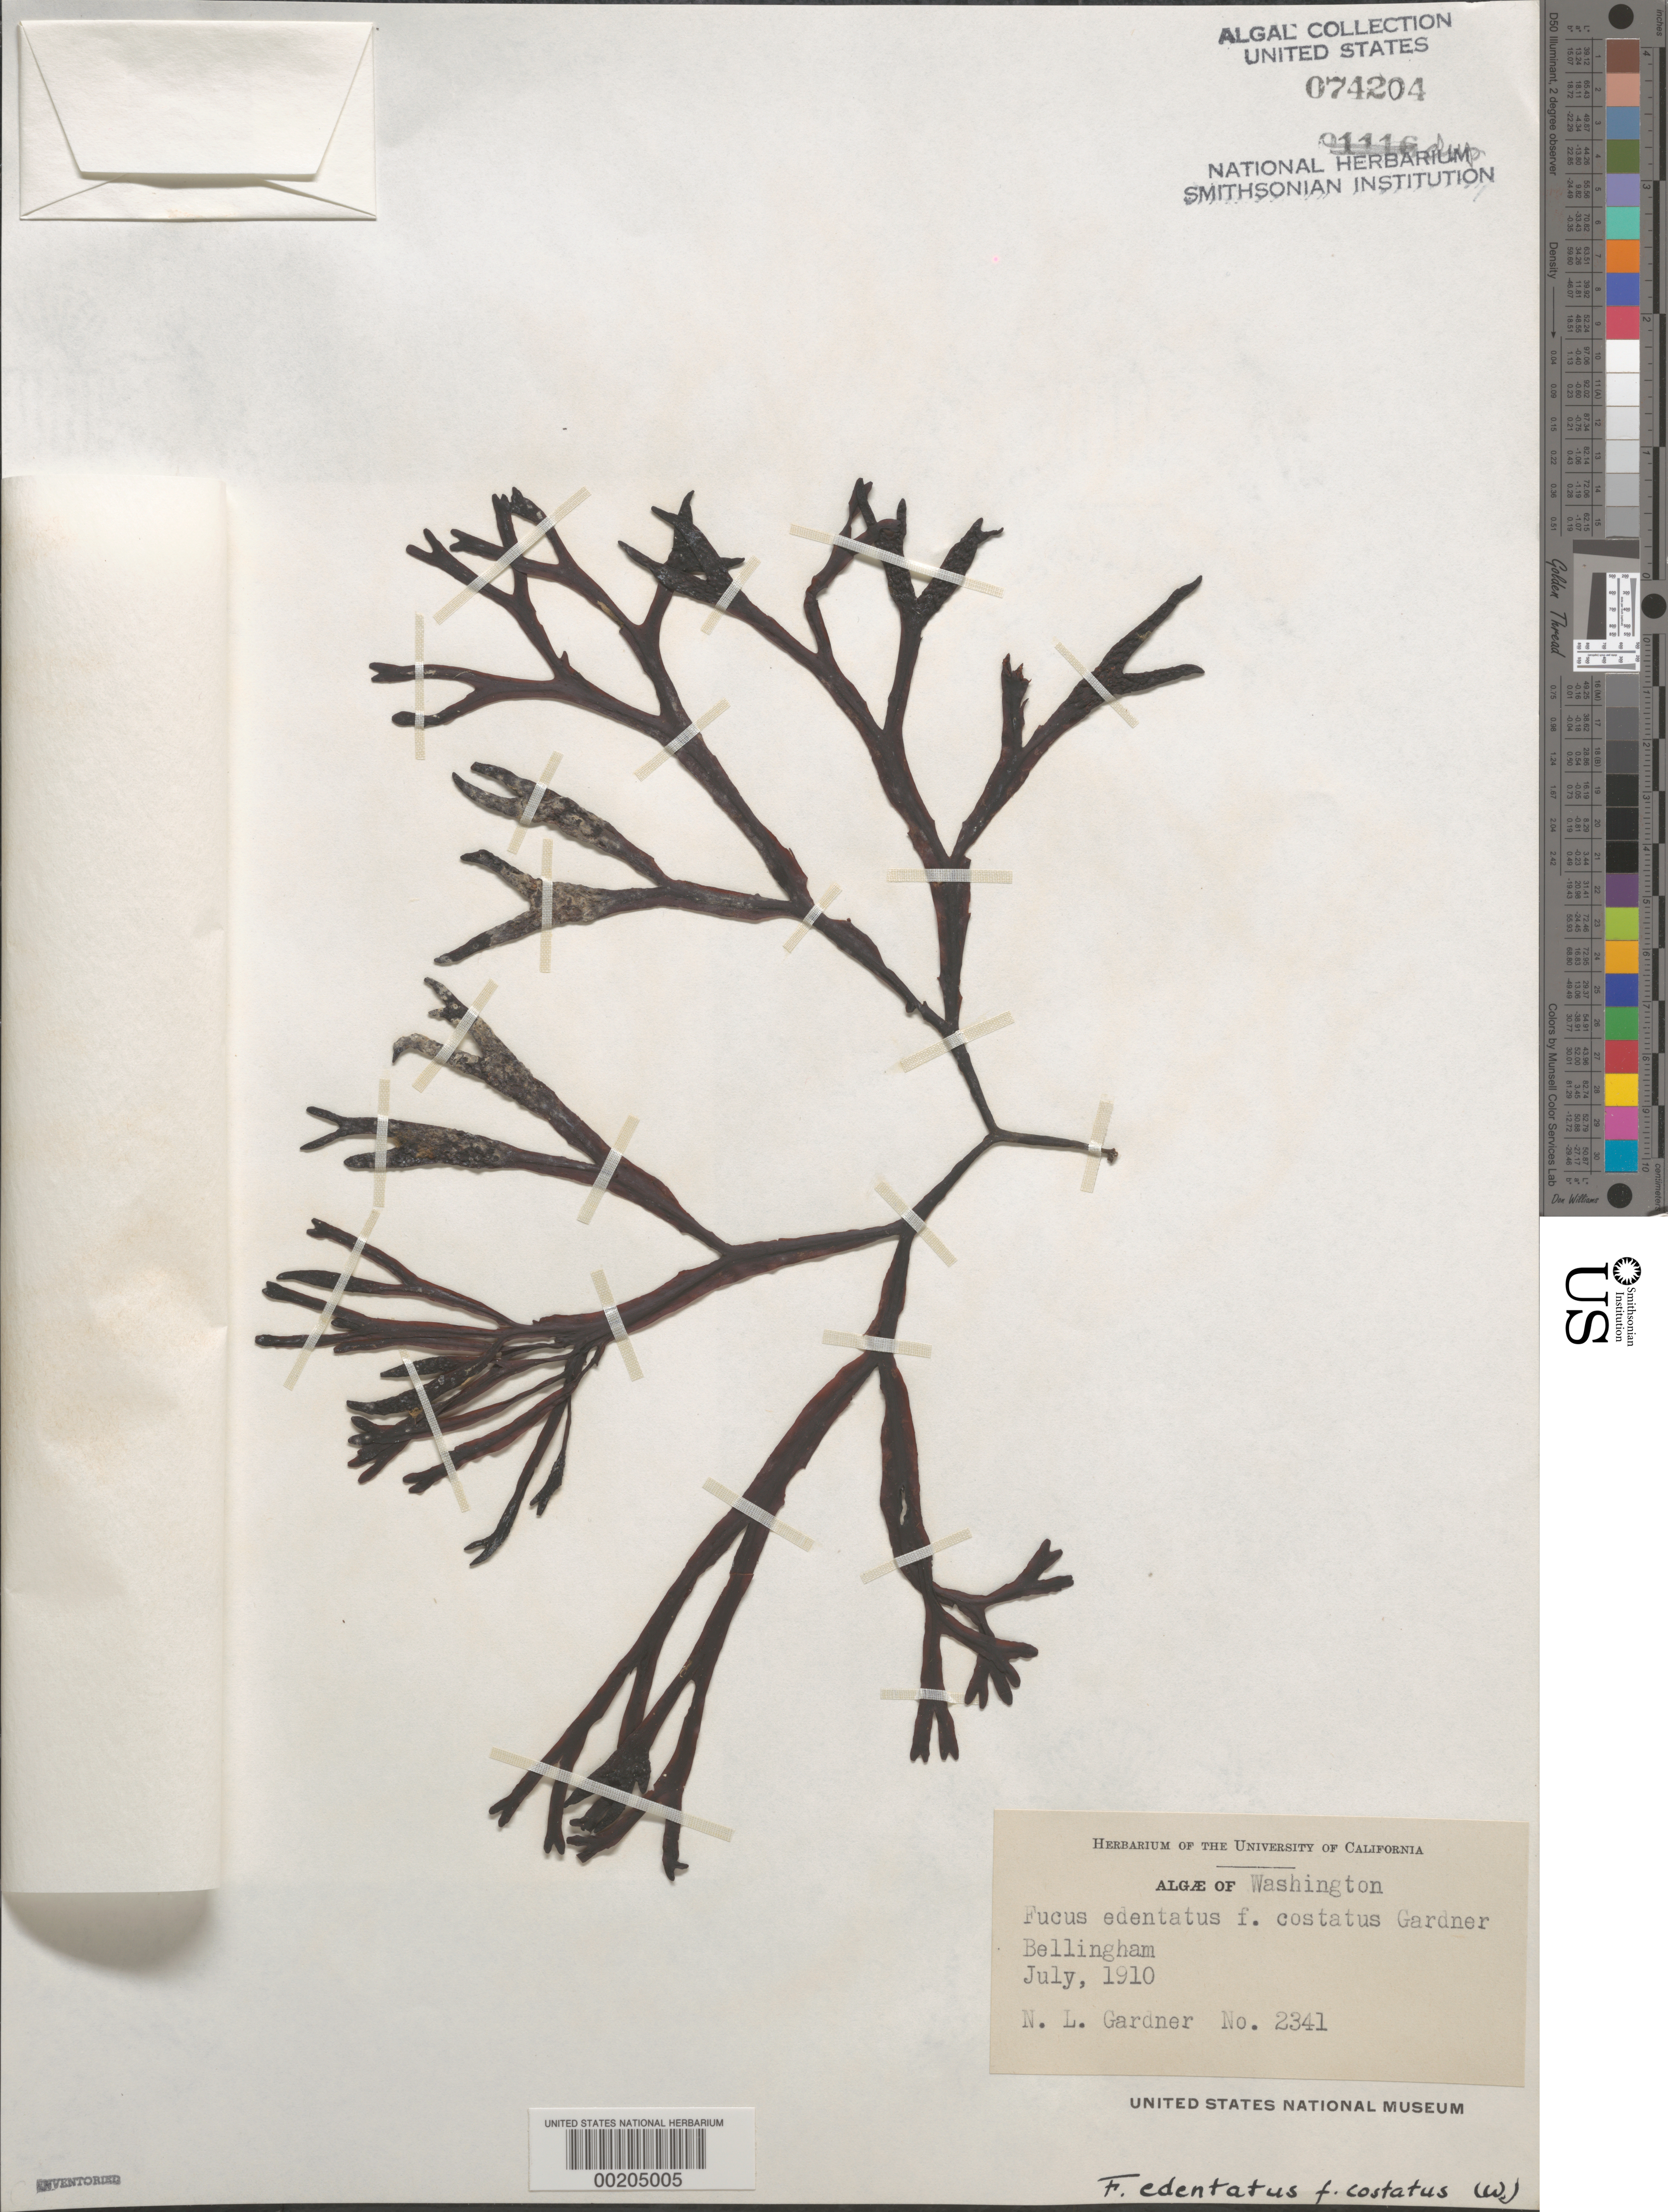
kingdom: Chromista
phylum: Ochrophyta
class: Phaeophyceae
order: Fucales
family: Fucaceae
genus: Fucus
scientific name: Fucus distichus subsp. edentatus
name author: (Bach. Pyl.) H.T. Powell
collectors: N. Gardner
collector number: NLG 2341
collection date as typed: Jul 1910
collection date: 1910-07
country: United States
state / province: Washington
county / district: Whatcom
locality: Bellingham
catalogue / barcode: US 74204